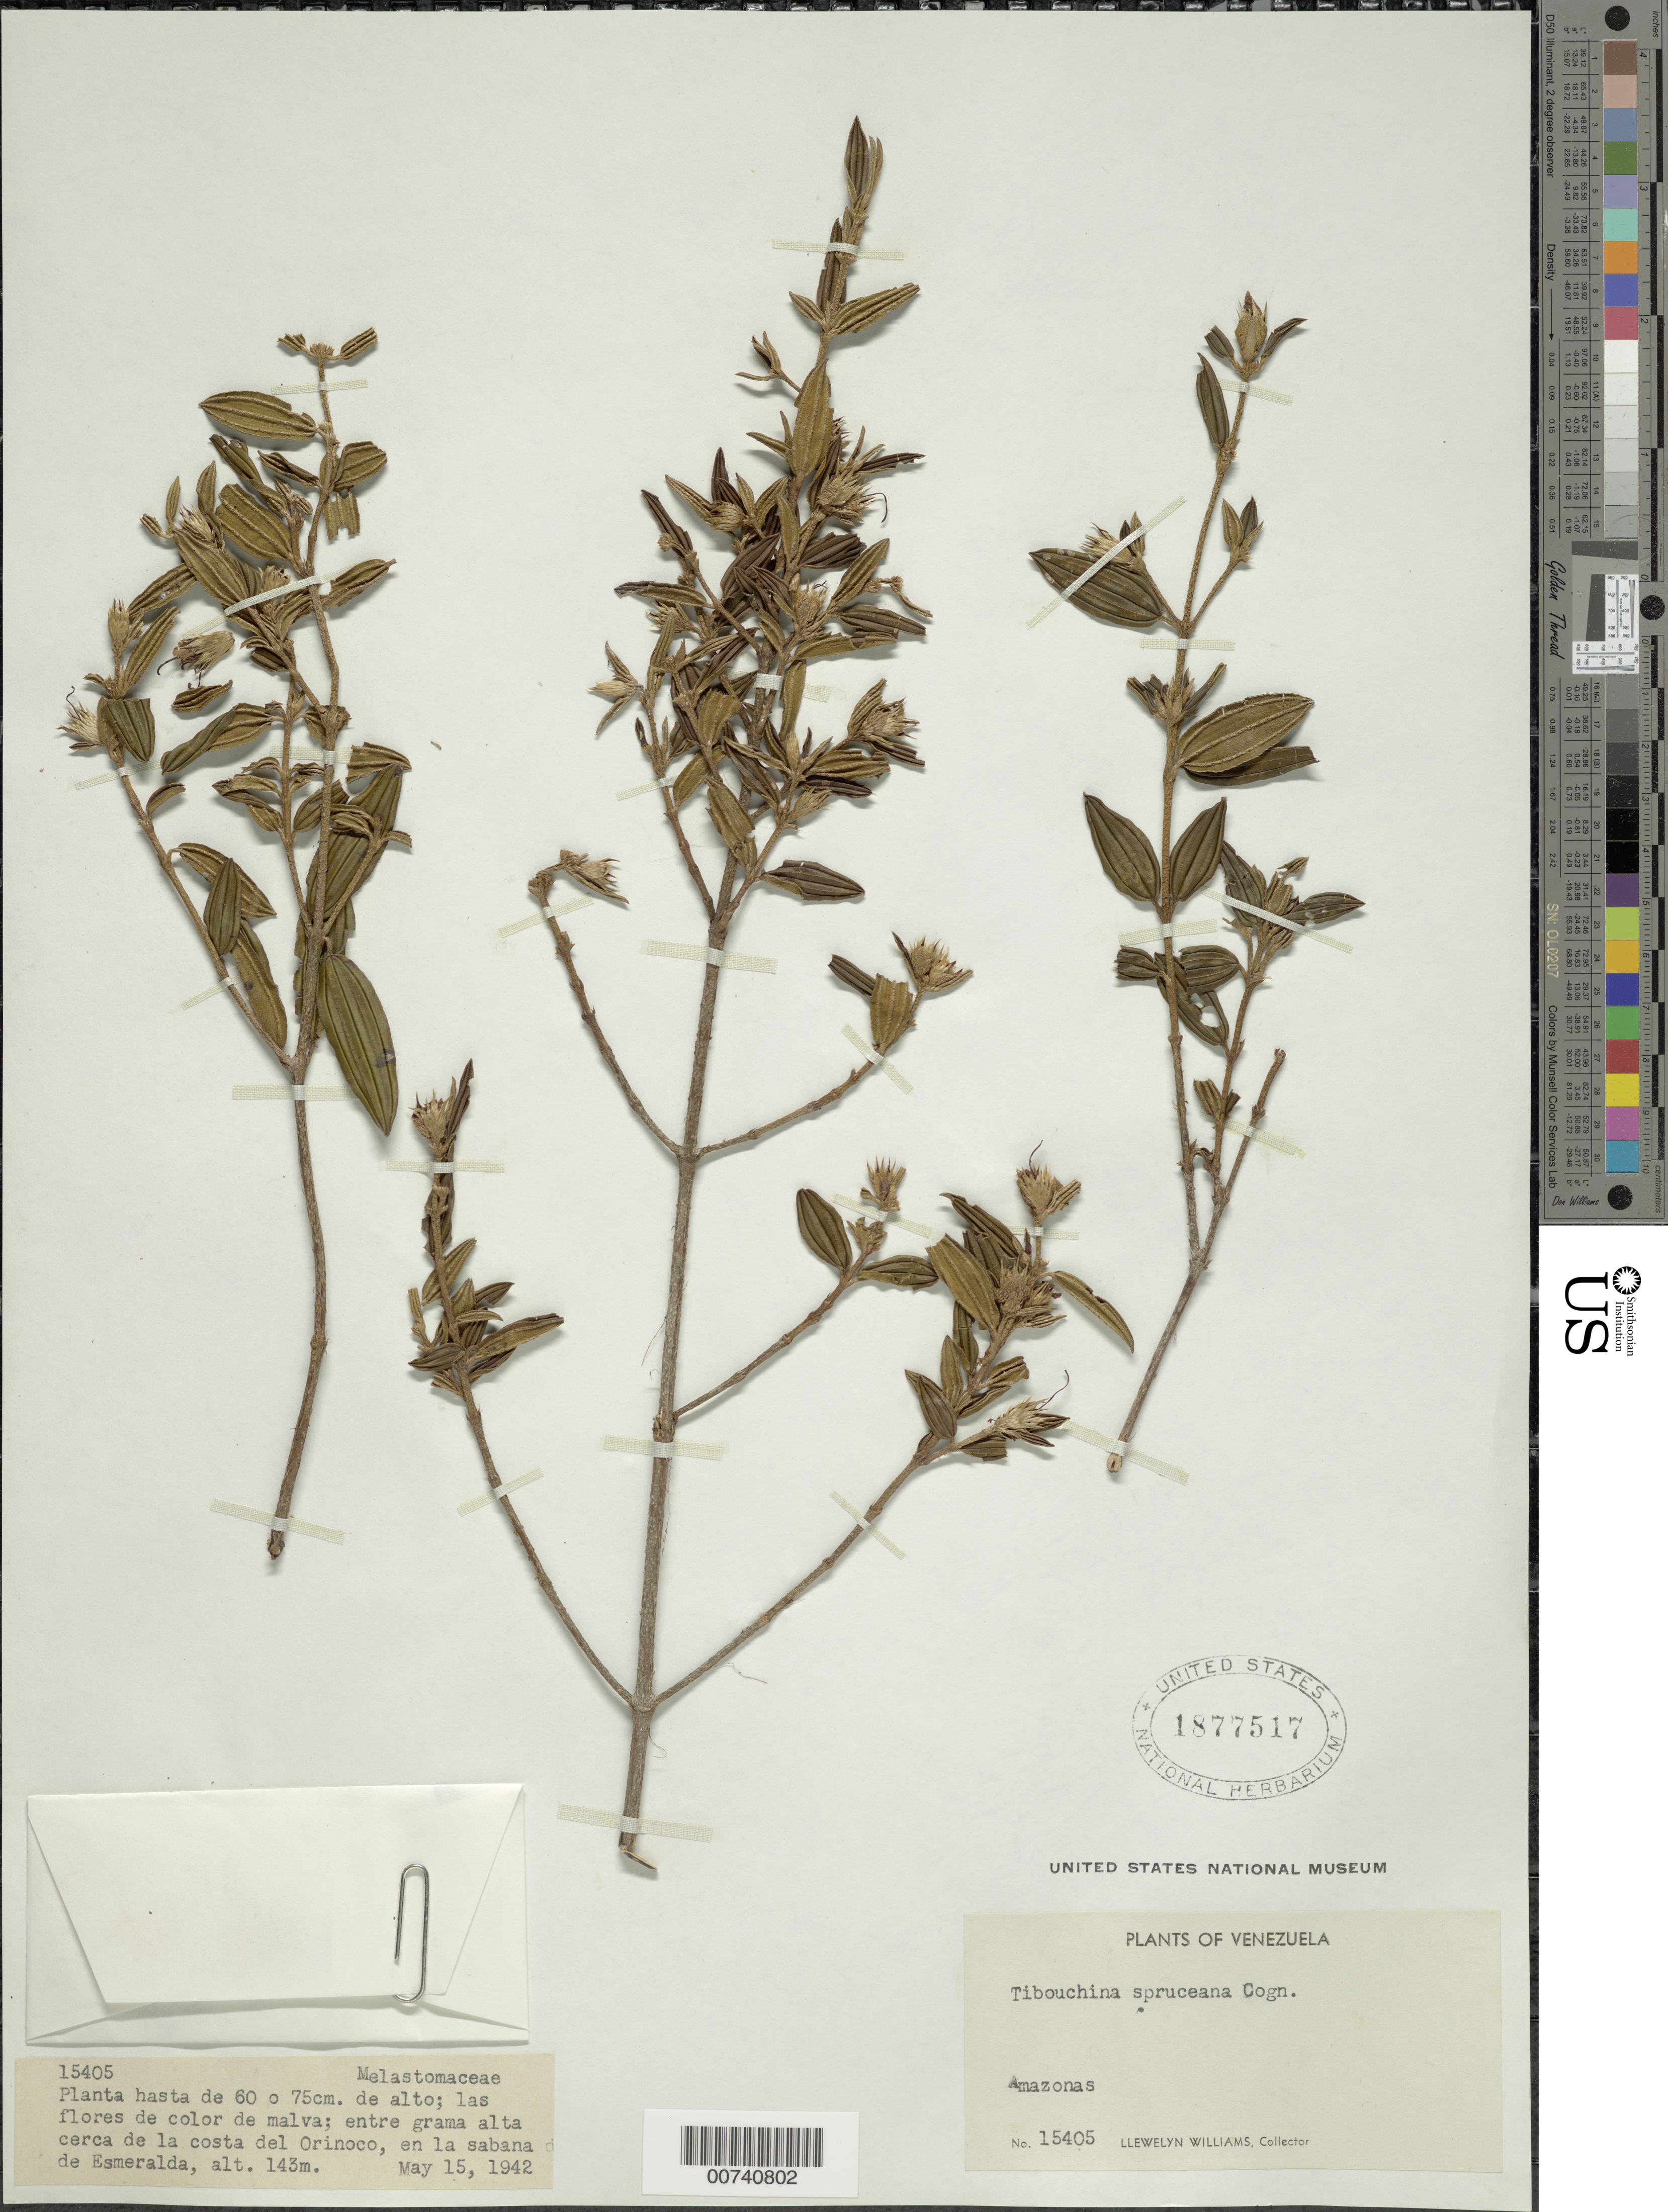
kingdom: Plantae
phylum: Tracheophyta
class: Magnoliopsida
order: Myrtales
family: Melastomataceae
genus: Tibouchina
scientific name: Tibouchina spruceana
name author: Cogn.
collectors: Ll. Williams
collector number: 15405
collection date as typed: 15-May-42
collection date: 1942-05-15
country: Venezuela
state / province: Amazonas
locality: Esmeralda, Alto Orinoco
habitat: Savanna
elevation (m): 143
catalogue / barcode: US 1877517